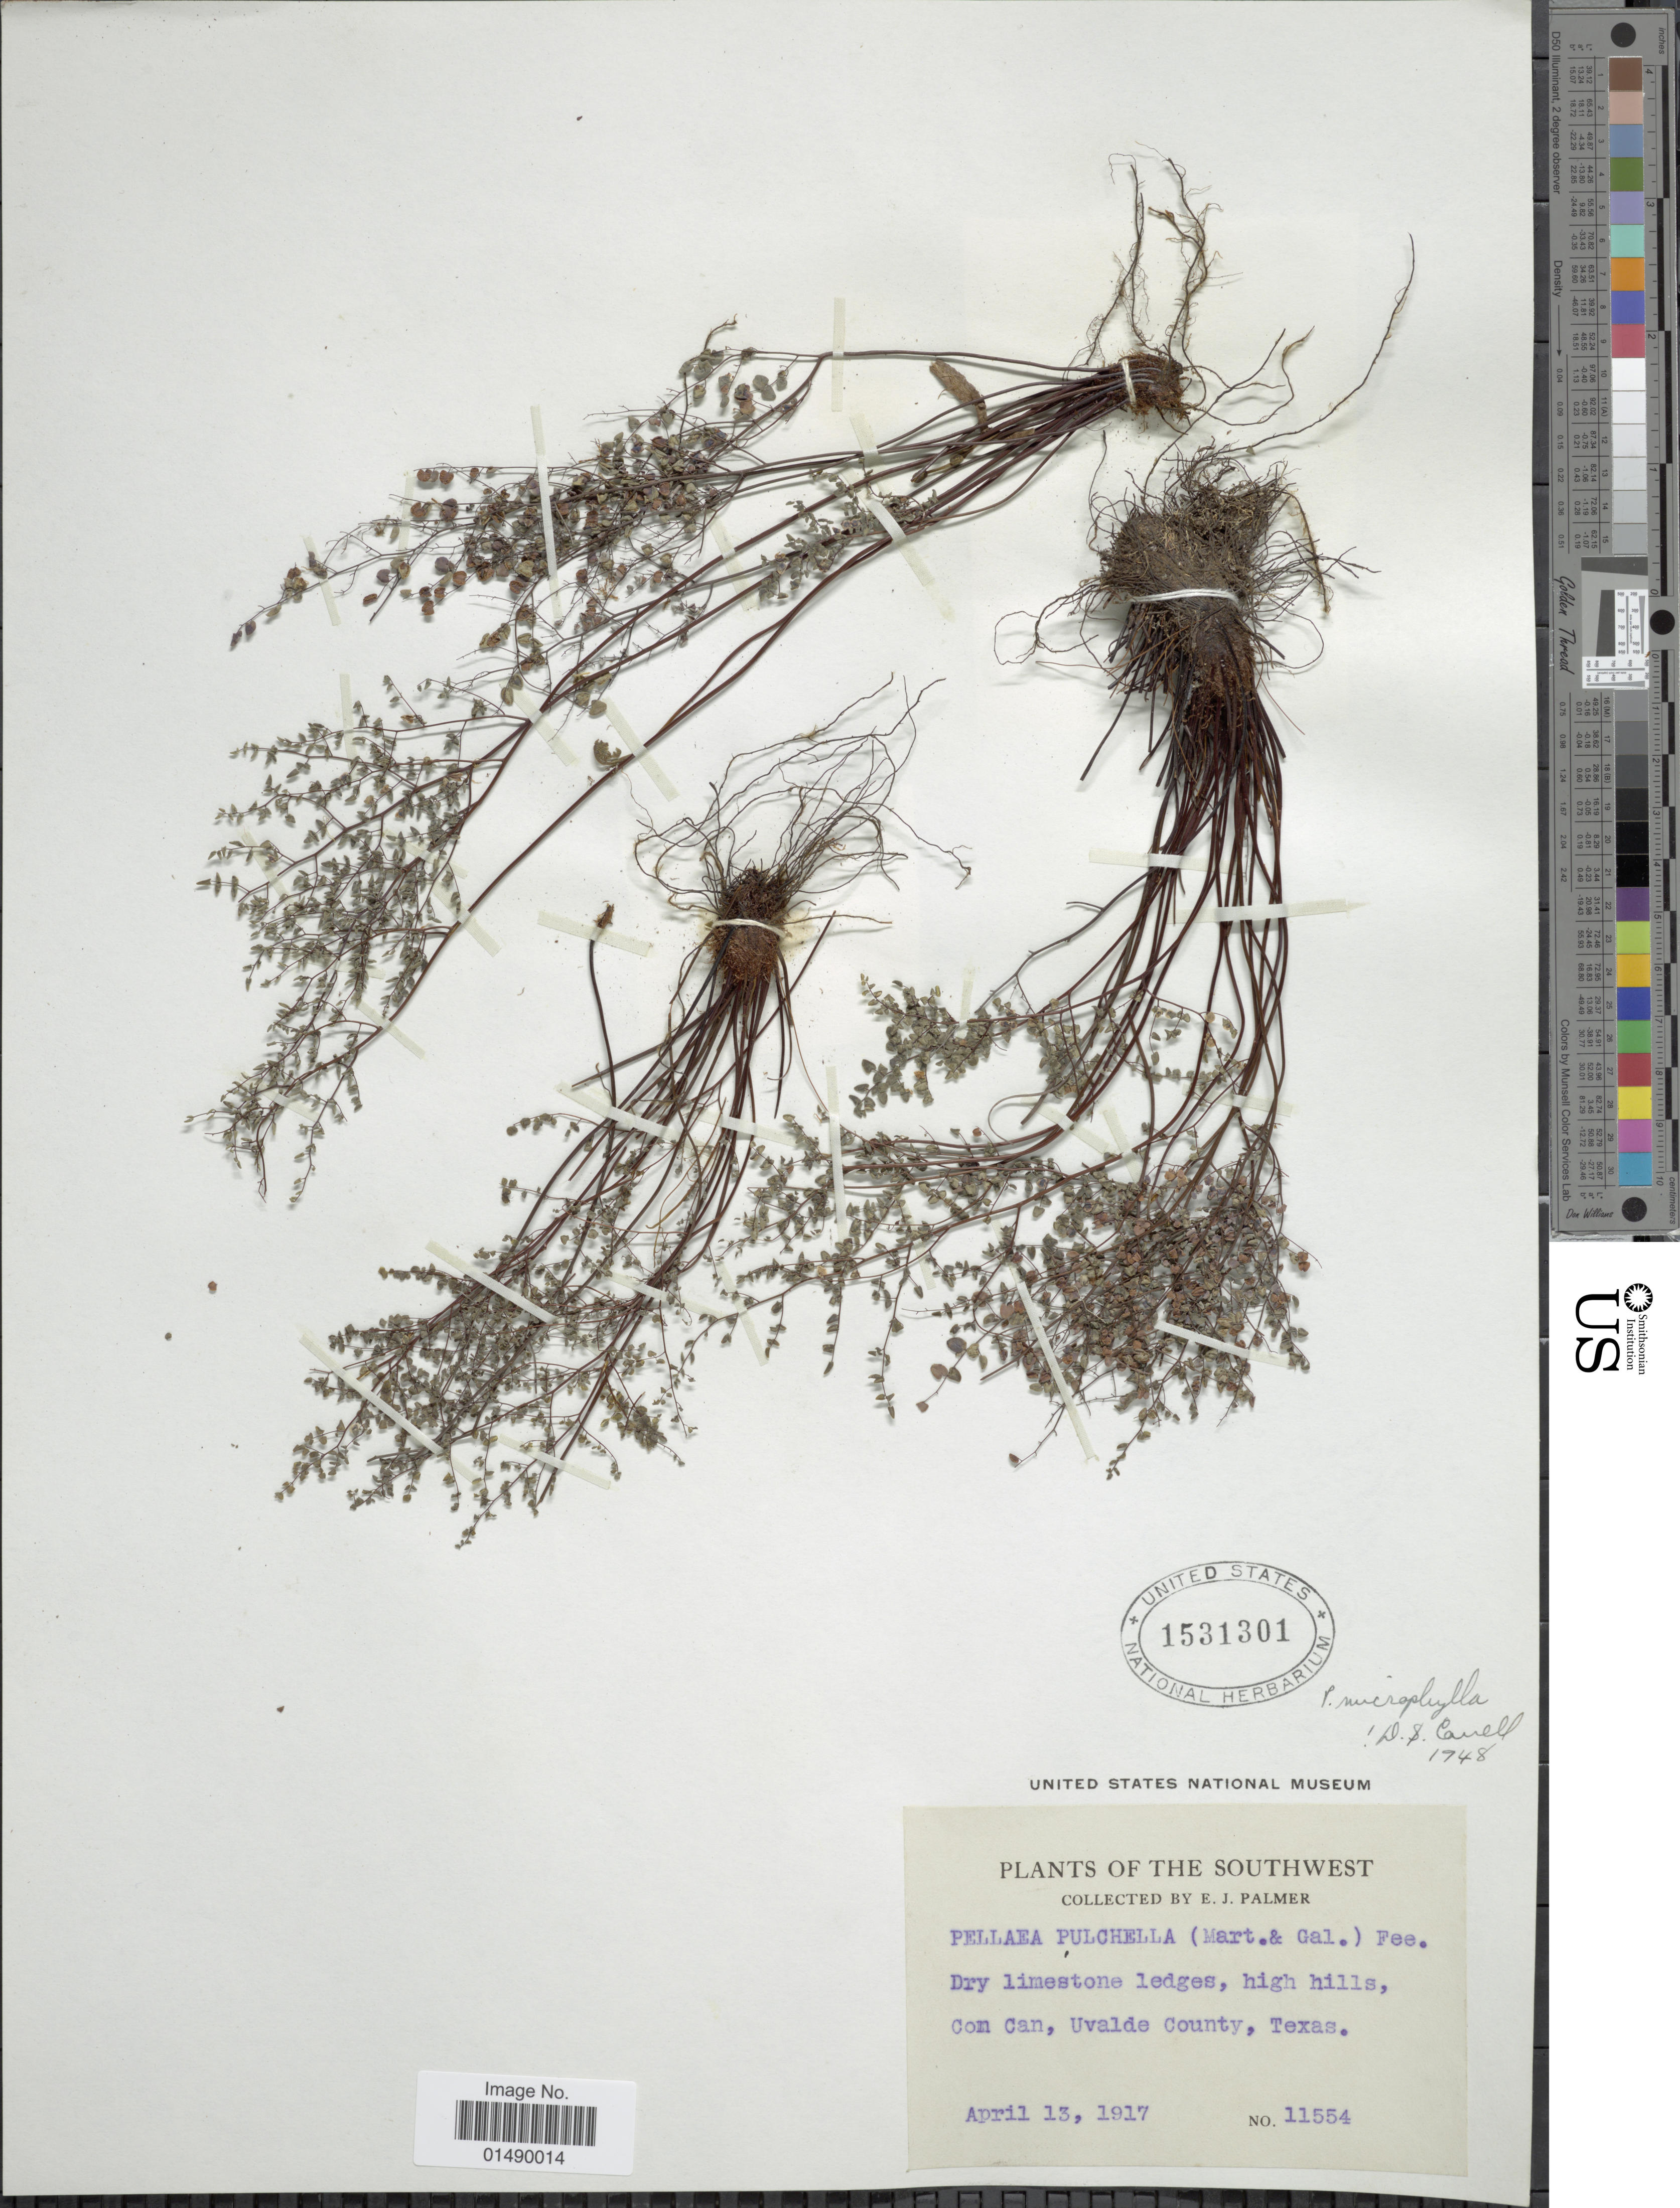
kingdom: Plantae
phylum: Tracheophyta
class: Polypodiopsida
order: Polypodiales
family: Pteridaceae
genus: Argyrochosma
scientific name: Argyrochosma microphylla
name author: (Mett. ex Kuhn) Windham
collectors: E. J. Palmer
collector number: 11554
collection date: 1917-04-13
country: United States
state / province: Texas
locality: Texas, Southwest, Dry limestone ledges, high hills, Con Can, Uvalde County.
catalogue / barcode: US 1531301